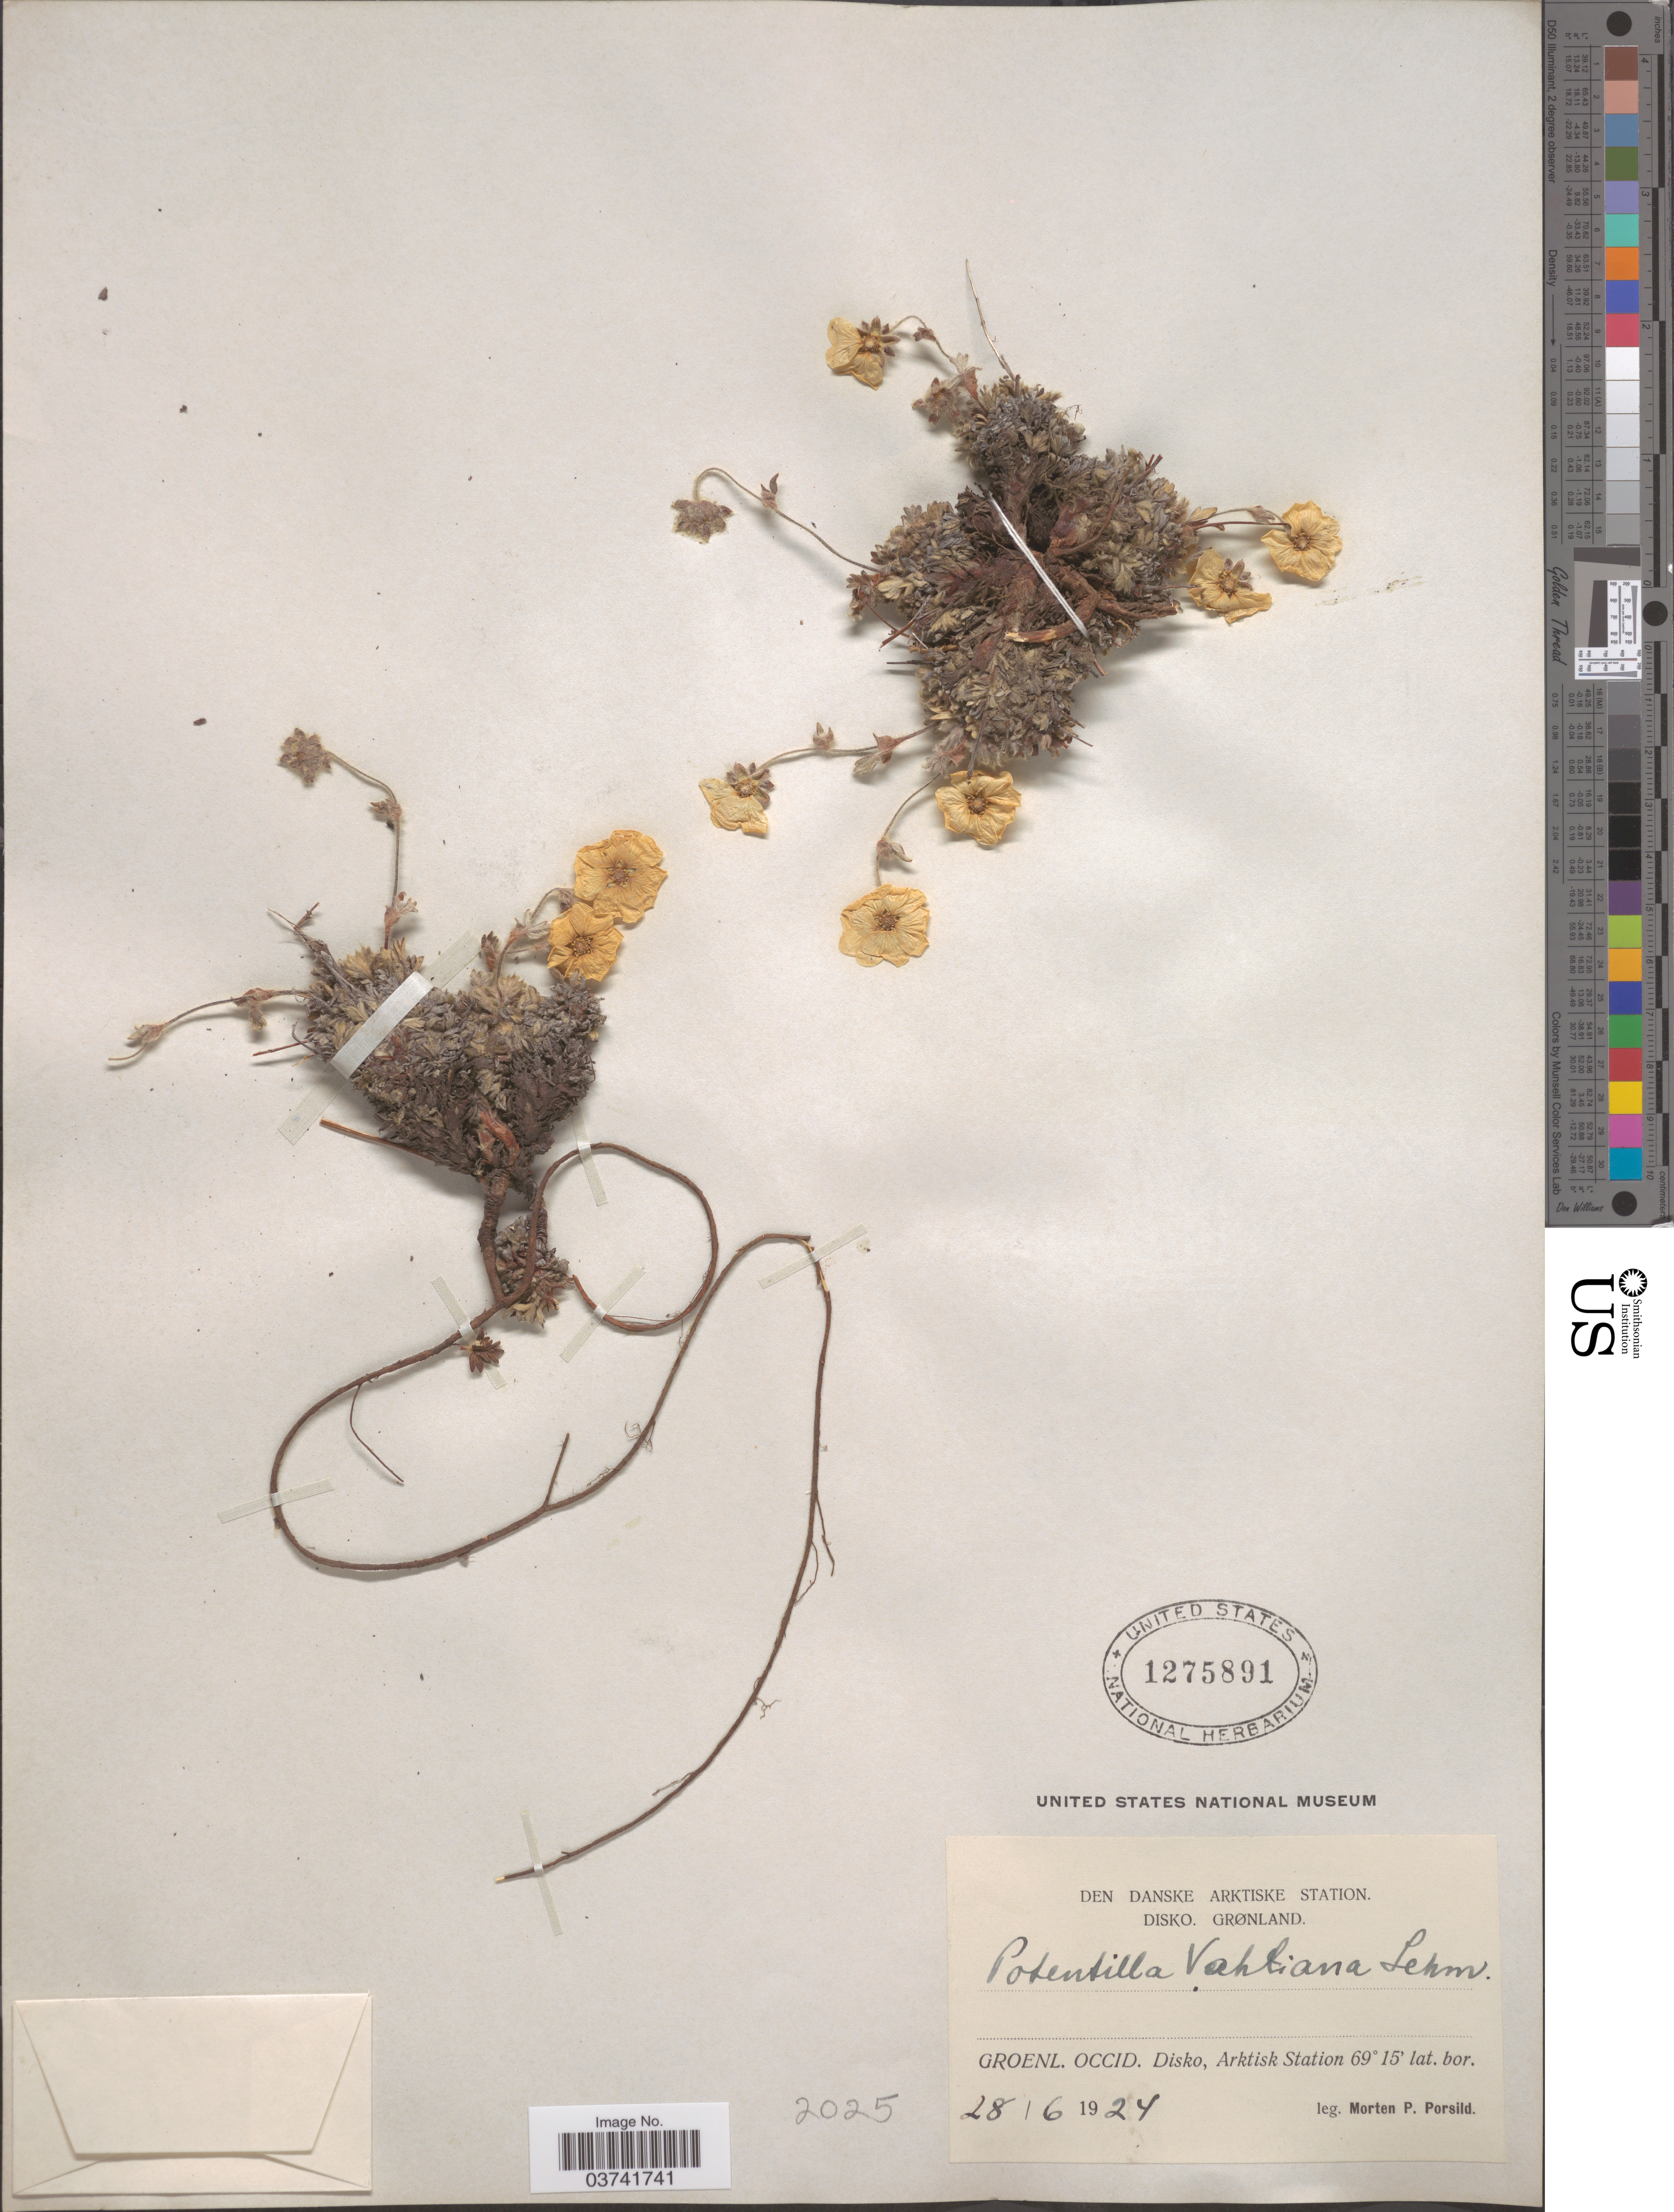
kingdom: Plantae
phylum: Tracheophyta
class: Magnoliopsida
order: Rosales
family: Rosaceae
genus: Potentilla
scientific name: Potentilla vahliana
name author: Lehm.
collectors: M. P. Porsild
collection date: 1924-06-28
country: Greenland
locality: Den Danske Arktiske Station. Disko. Grønland. Groenl. Occid. Disko, Arktisk Station.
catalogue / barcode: US 1275891